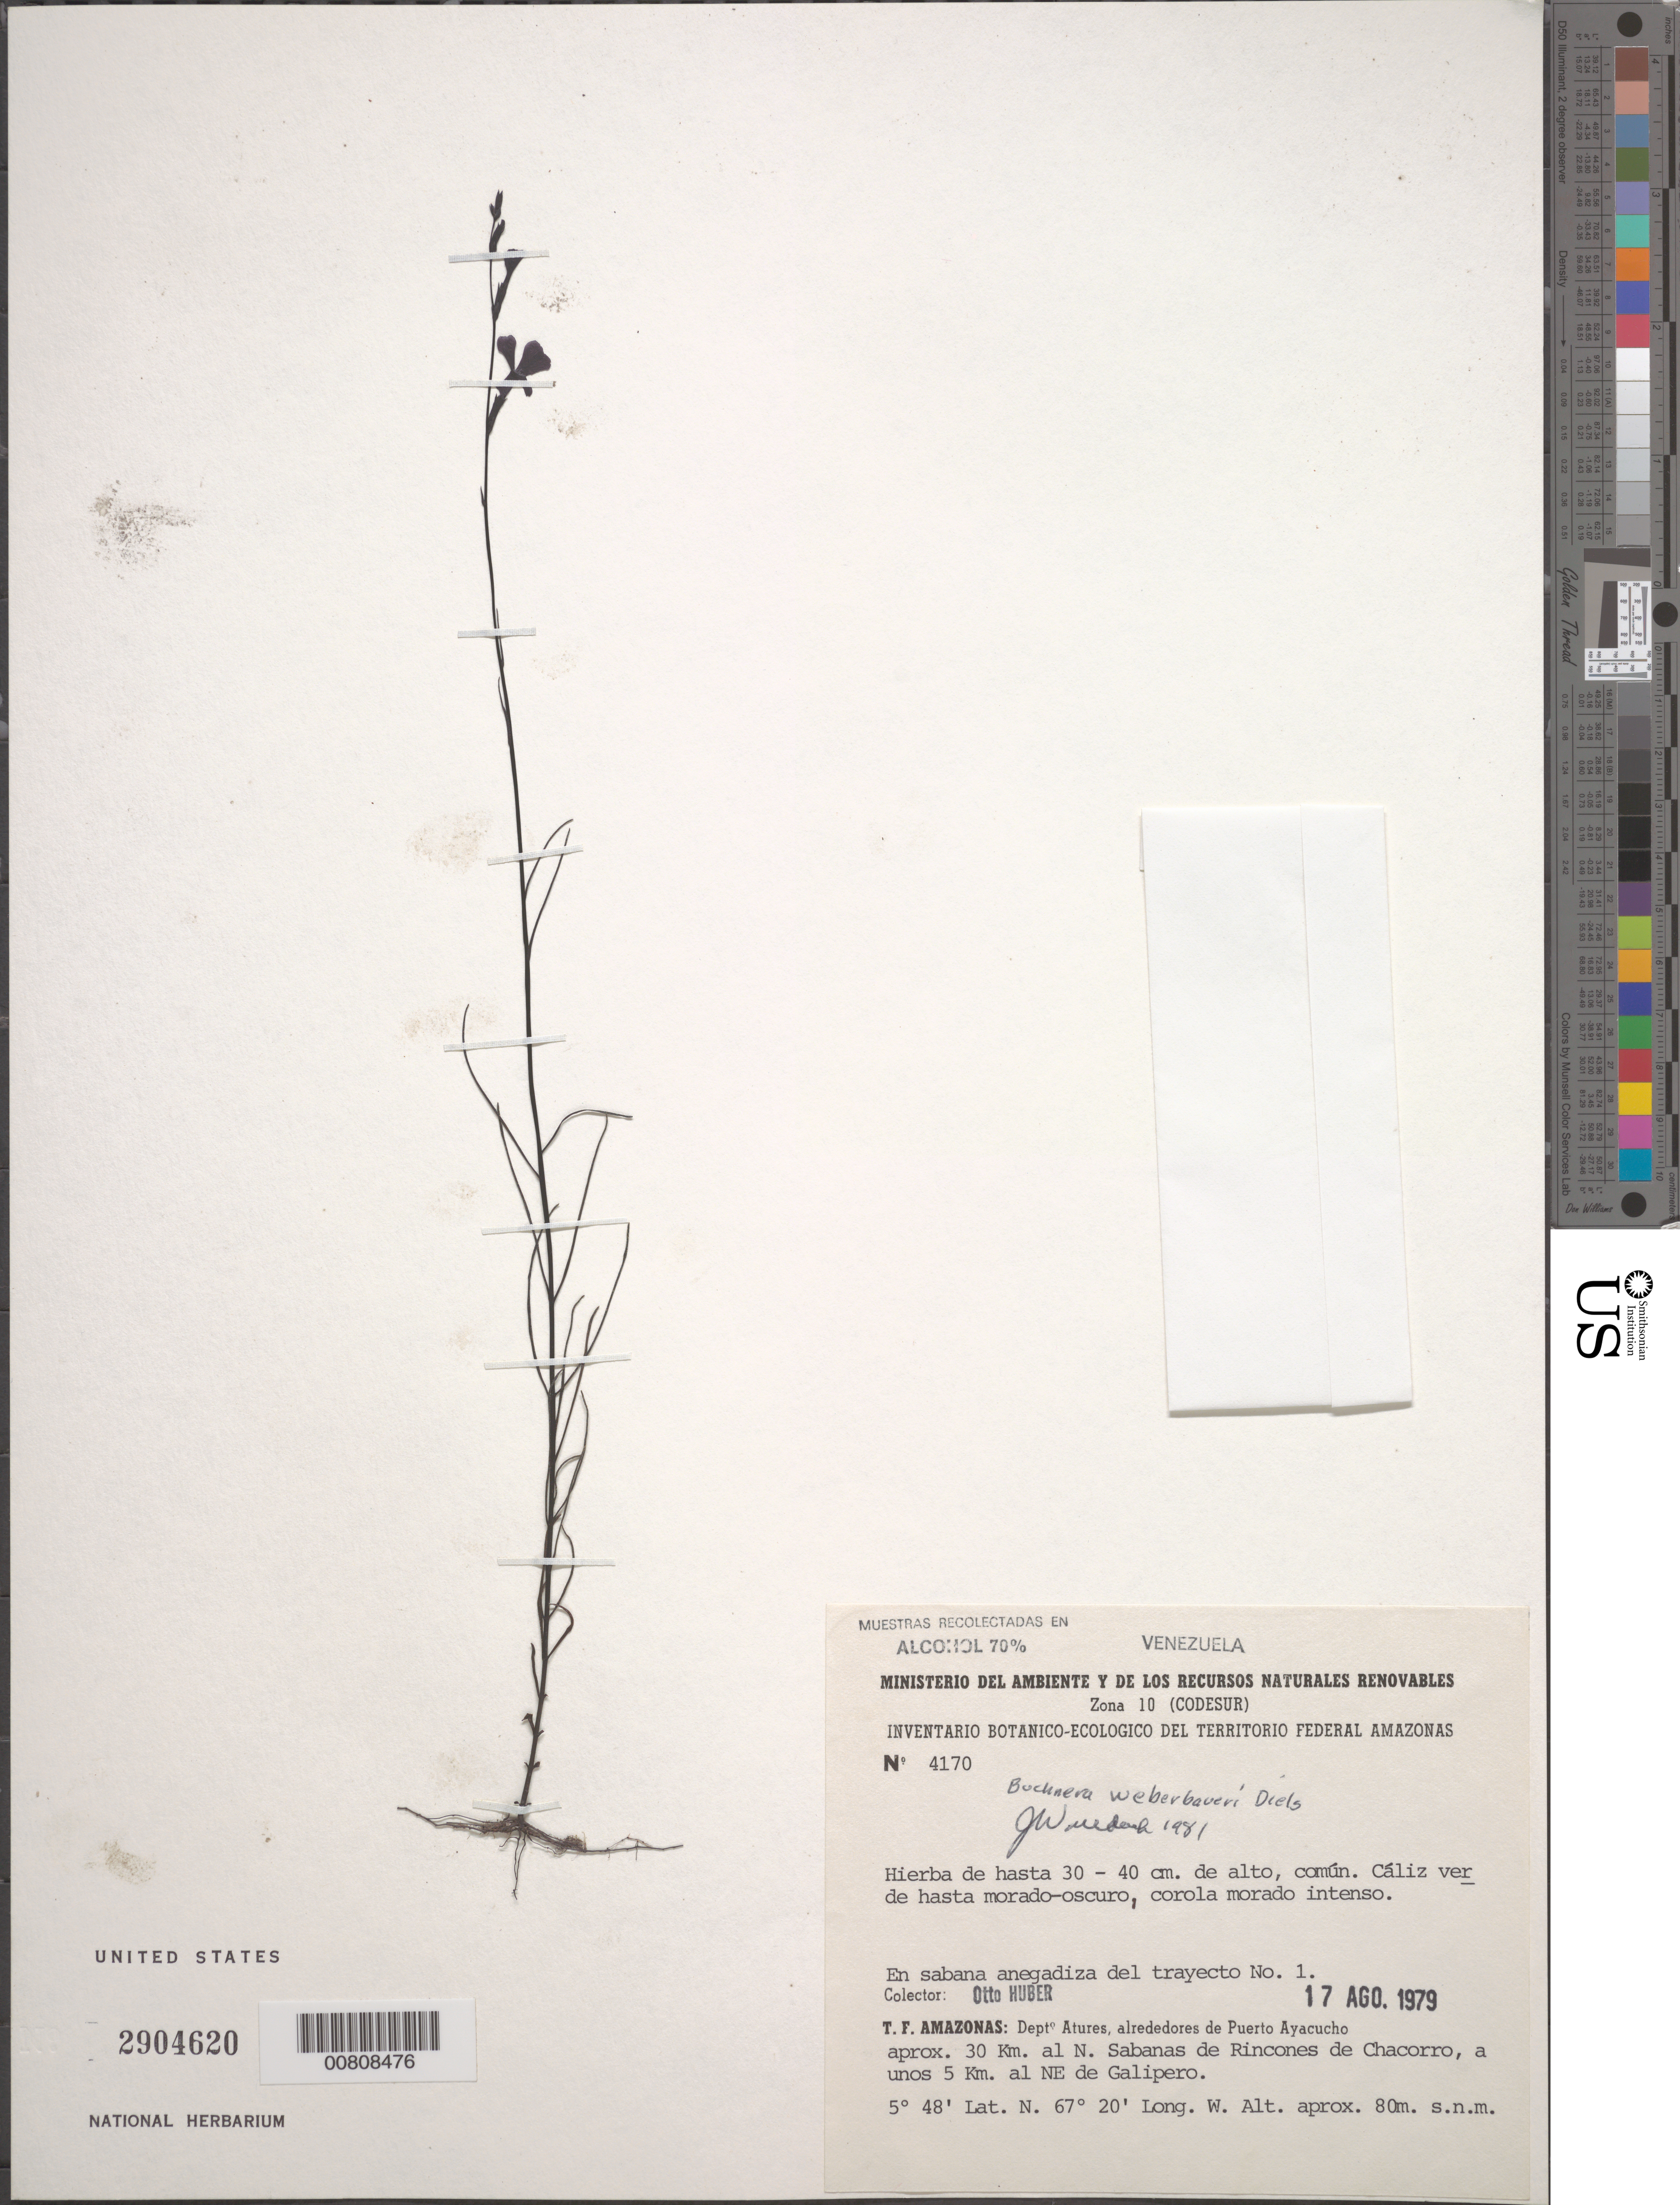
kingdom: Plantae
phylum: Tracheophyta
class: Magnoliopsida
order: Lamiales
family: Orobanchaceae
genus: Buchnera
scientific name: Buchnera weberbaueri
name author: Diels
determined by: Wurdack, John J., (US), US (UNITED STATES)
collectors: O. Huber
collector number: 4170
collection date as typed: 17-Aug-79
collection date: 1979-08-17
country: Venezuela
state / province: Amazonas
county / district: Atures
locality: Puerto Ayacucho, 30 km N; Sabanas de Rincones de Chocorro; 5 km NE Galipero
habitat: Sabana anegadiza del trayecto No. 1.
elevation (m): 80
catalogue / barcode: US 2904620